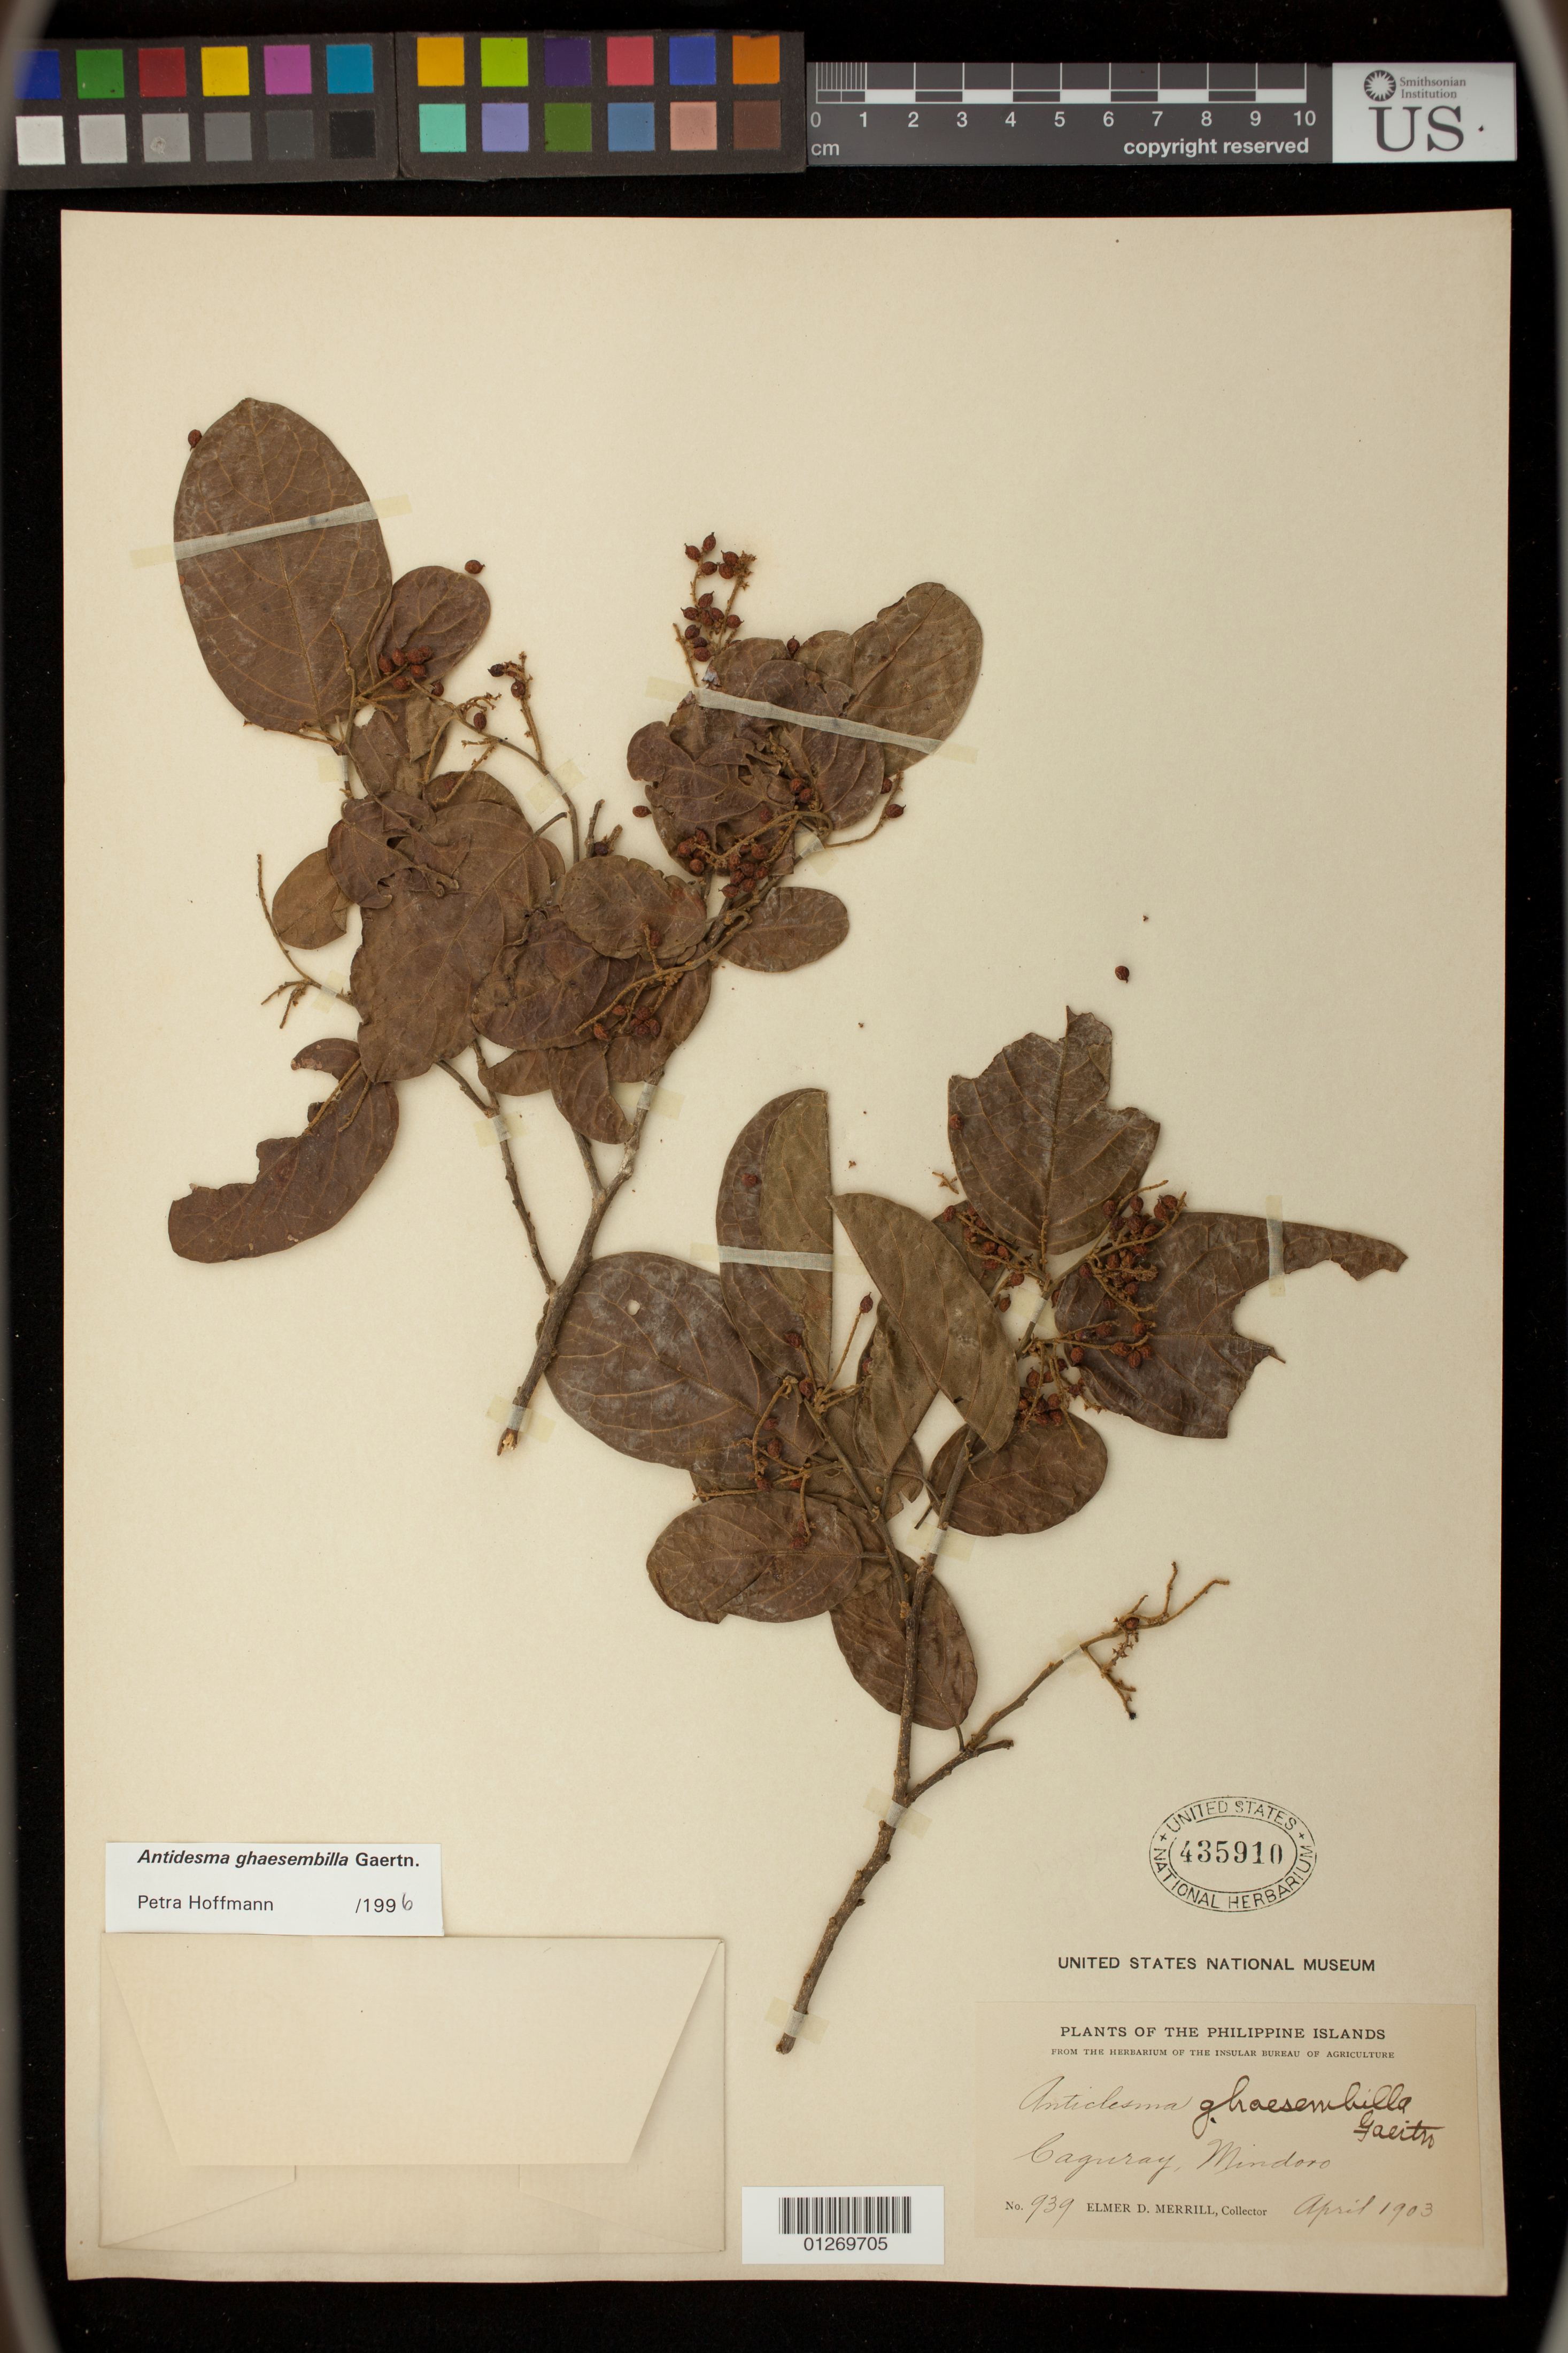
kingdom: Plantae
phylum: Tracheophyta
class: Magnoliopsida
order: Malpighiales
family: Phyllanthaceae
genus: Antidesma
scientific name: Antidesma ghaesembilla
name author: Gaertn.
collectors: E. D. Merrill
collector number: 939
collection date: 1903-04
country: Philippines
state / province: Mimaropa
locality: Caguray, Mindoro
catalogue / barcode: US 435910